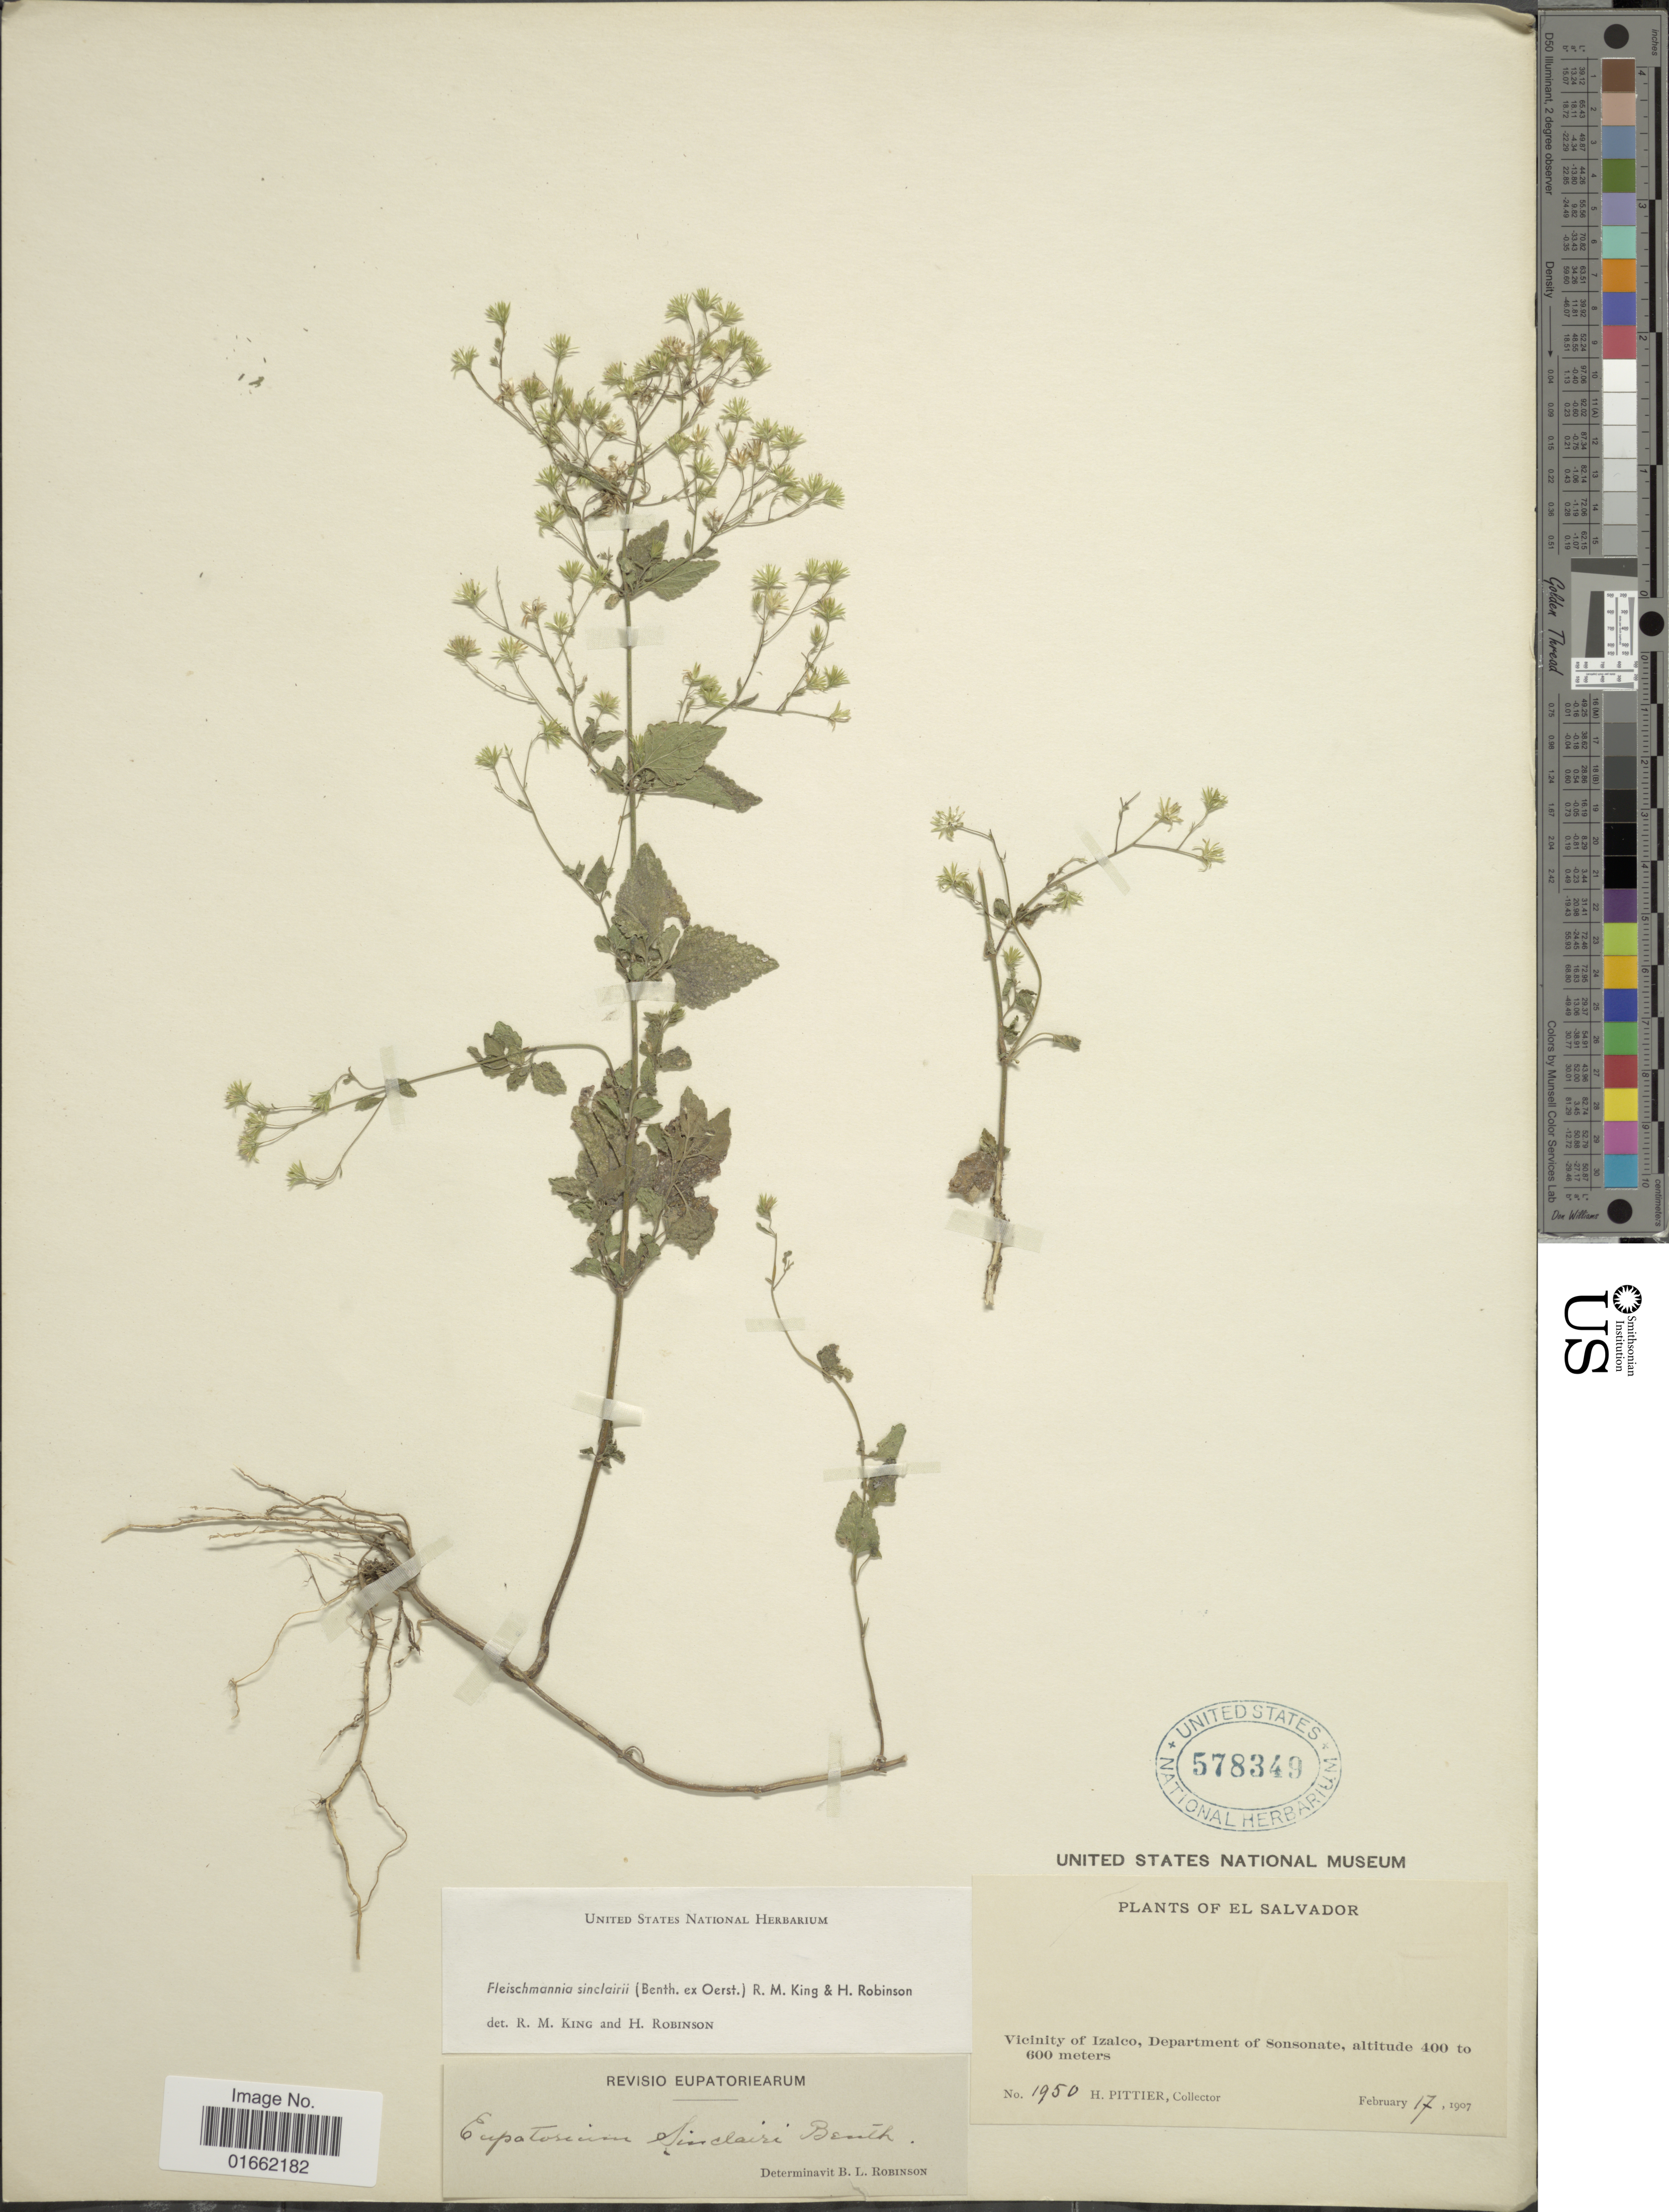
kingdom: Plantae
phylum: Tracheophyta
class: Magnoliopsida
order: Asterales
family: Asteraceae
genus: Fleischmannia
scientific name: Fleischmannia sinclairii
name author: (Benth. ex Oerst.) R.M. King & H. Rob.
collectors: H. F. Pittier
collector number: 1950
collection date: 1907-02-17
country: El Salvador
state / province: Sonsonate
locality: Vicinity of Izalco, Department of Sonsonate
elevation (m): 400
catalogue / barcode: US 578349